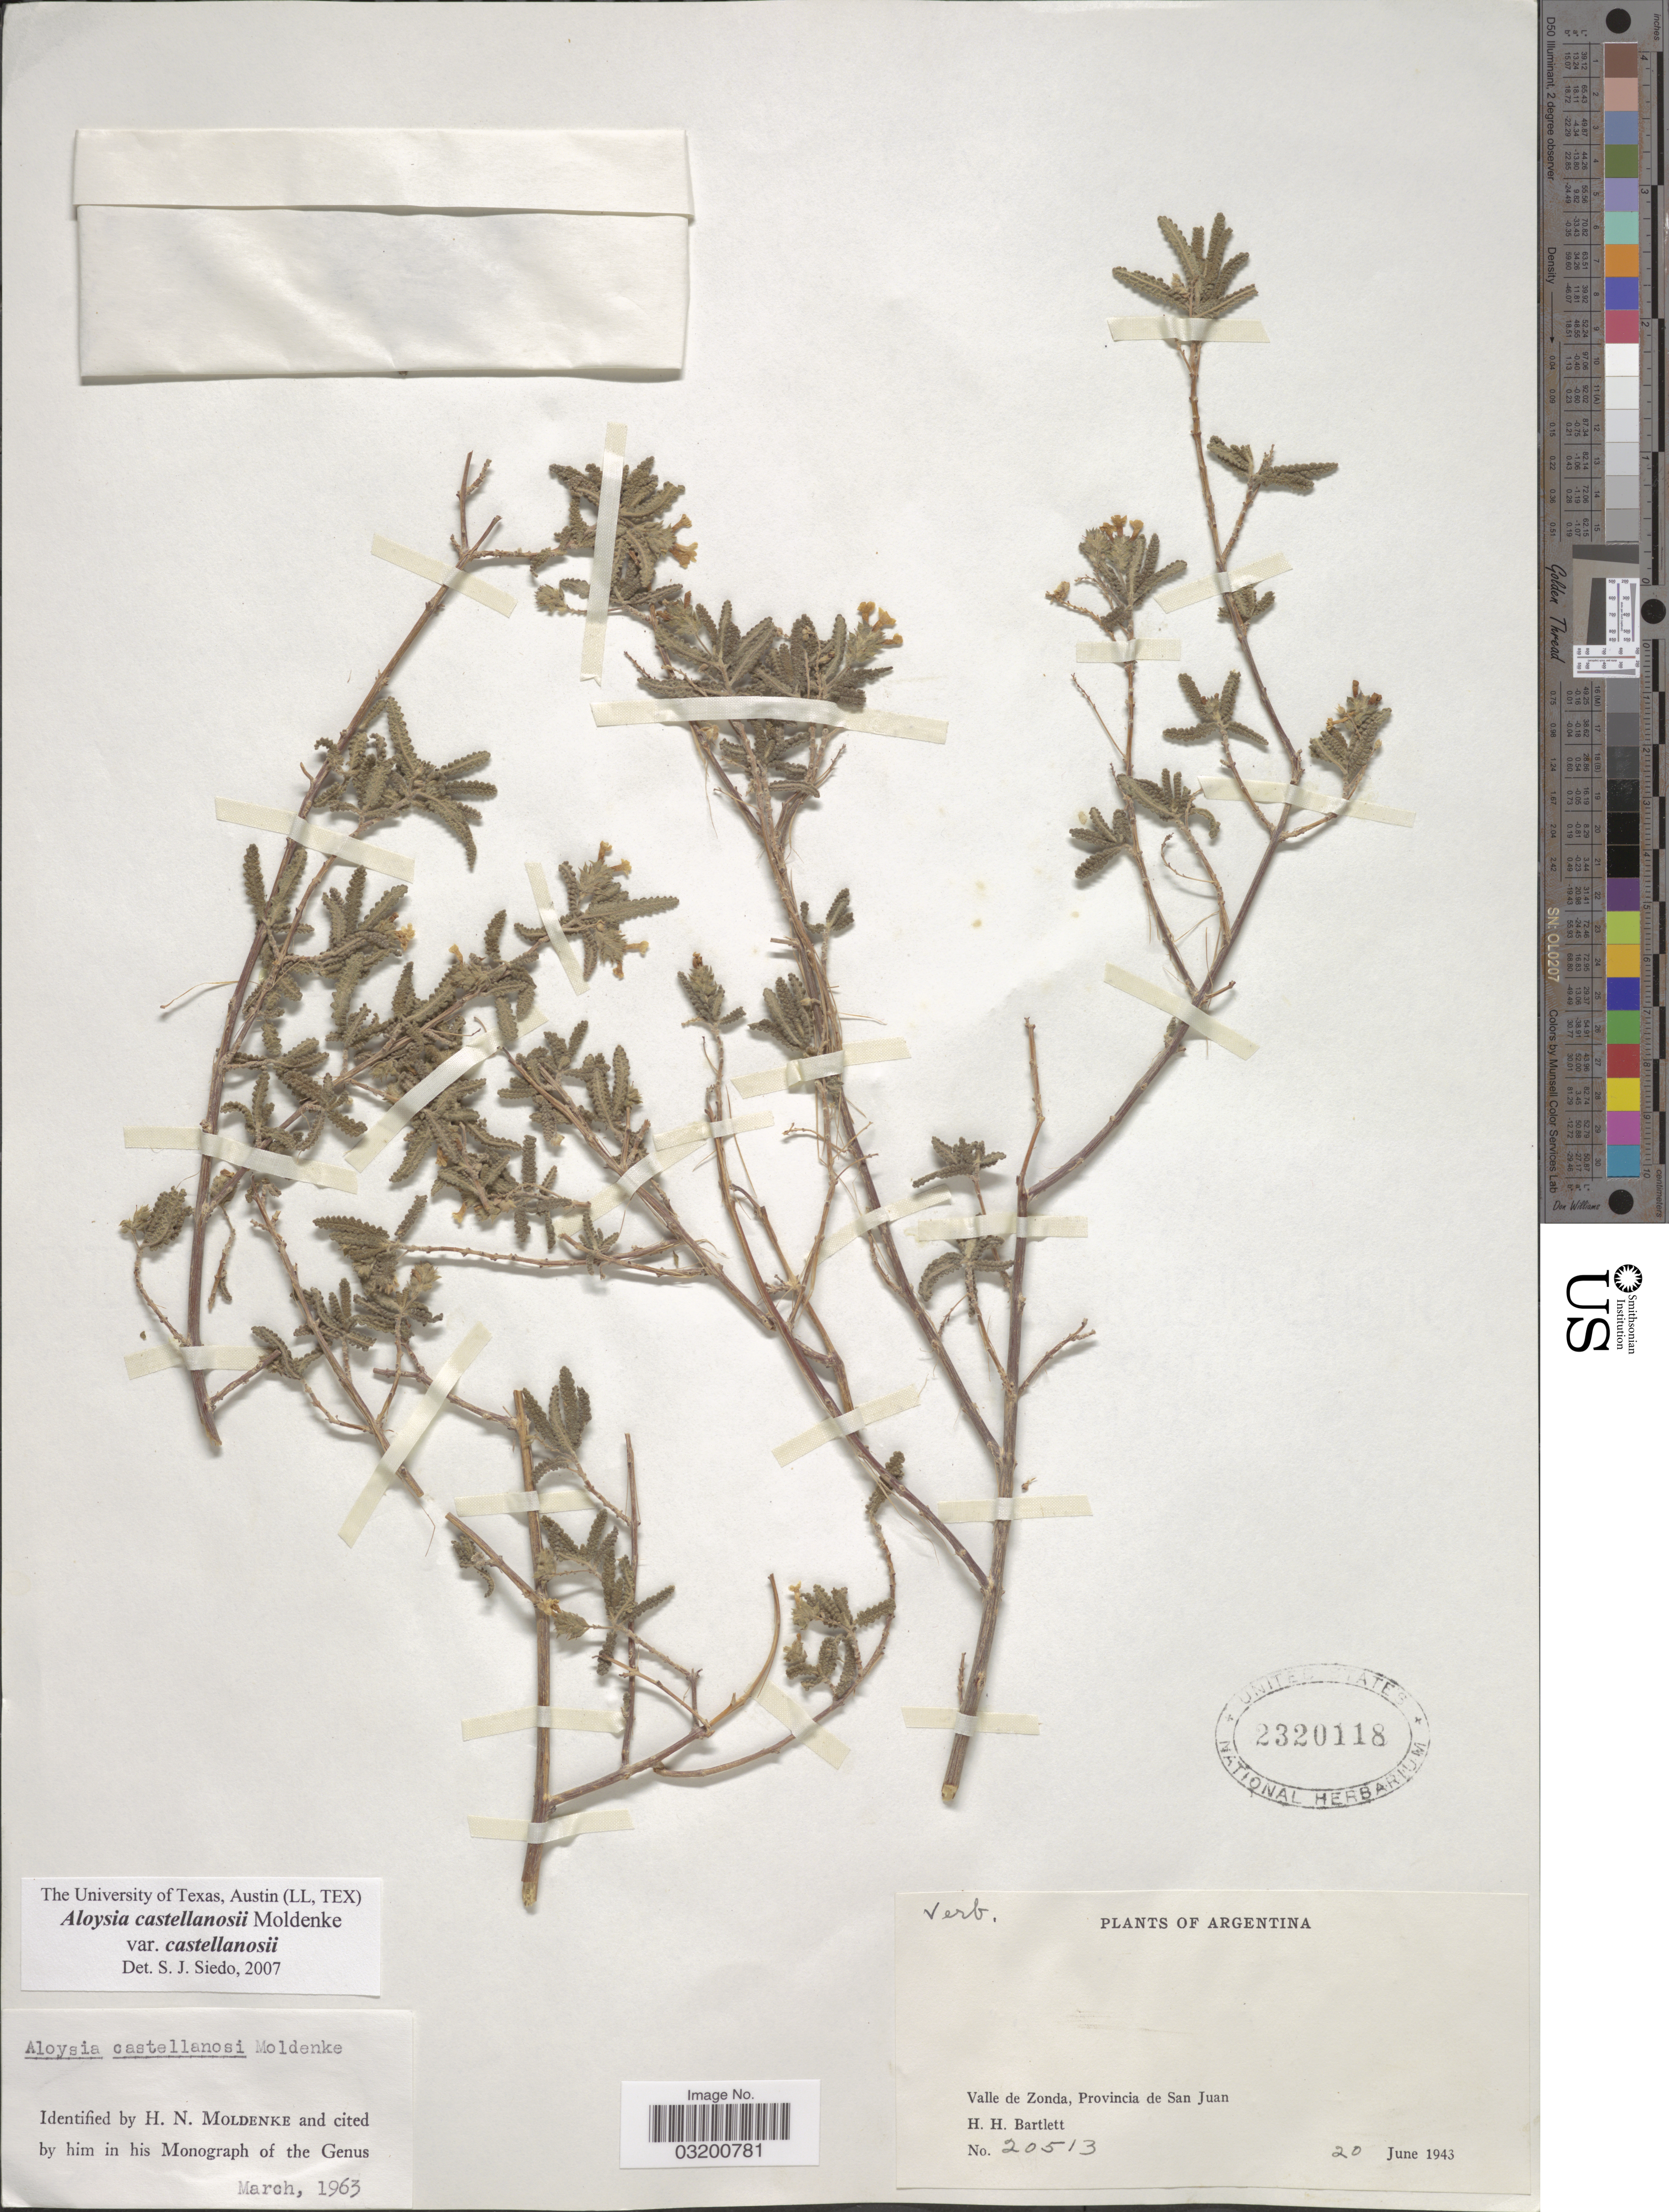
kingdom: Plantae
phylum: Tracheophyta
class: Magnoliopsida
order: Lamiales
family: Verbenaceae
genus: Aloysia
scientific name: Aloysia castellanosii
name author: Moldenke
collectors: H. H. Bartlett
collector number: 20513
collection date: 1943-06-20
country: Argentina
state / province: San Juan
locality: Valle de Zonda.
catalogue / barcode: US 2320118